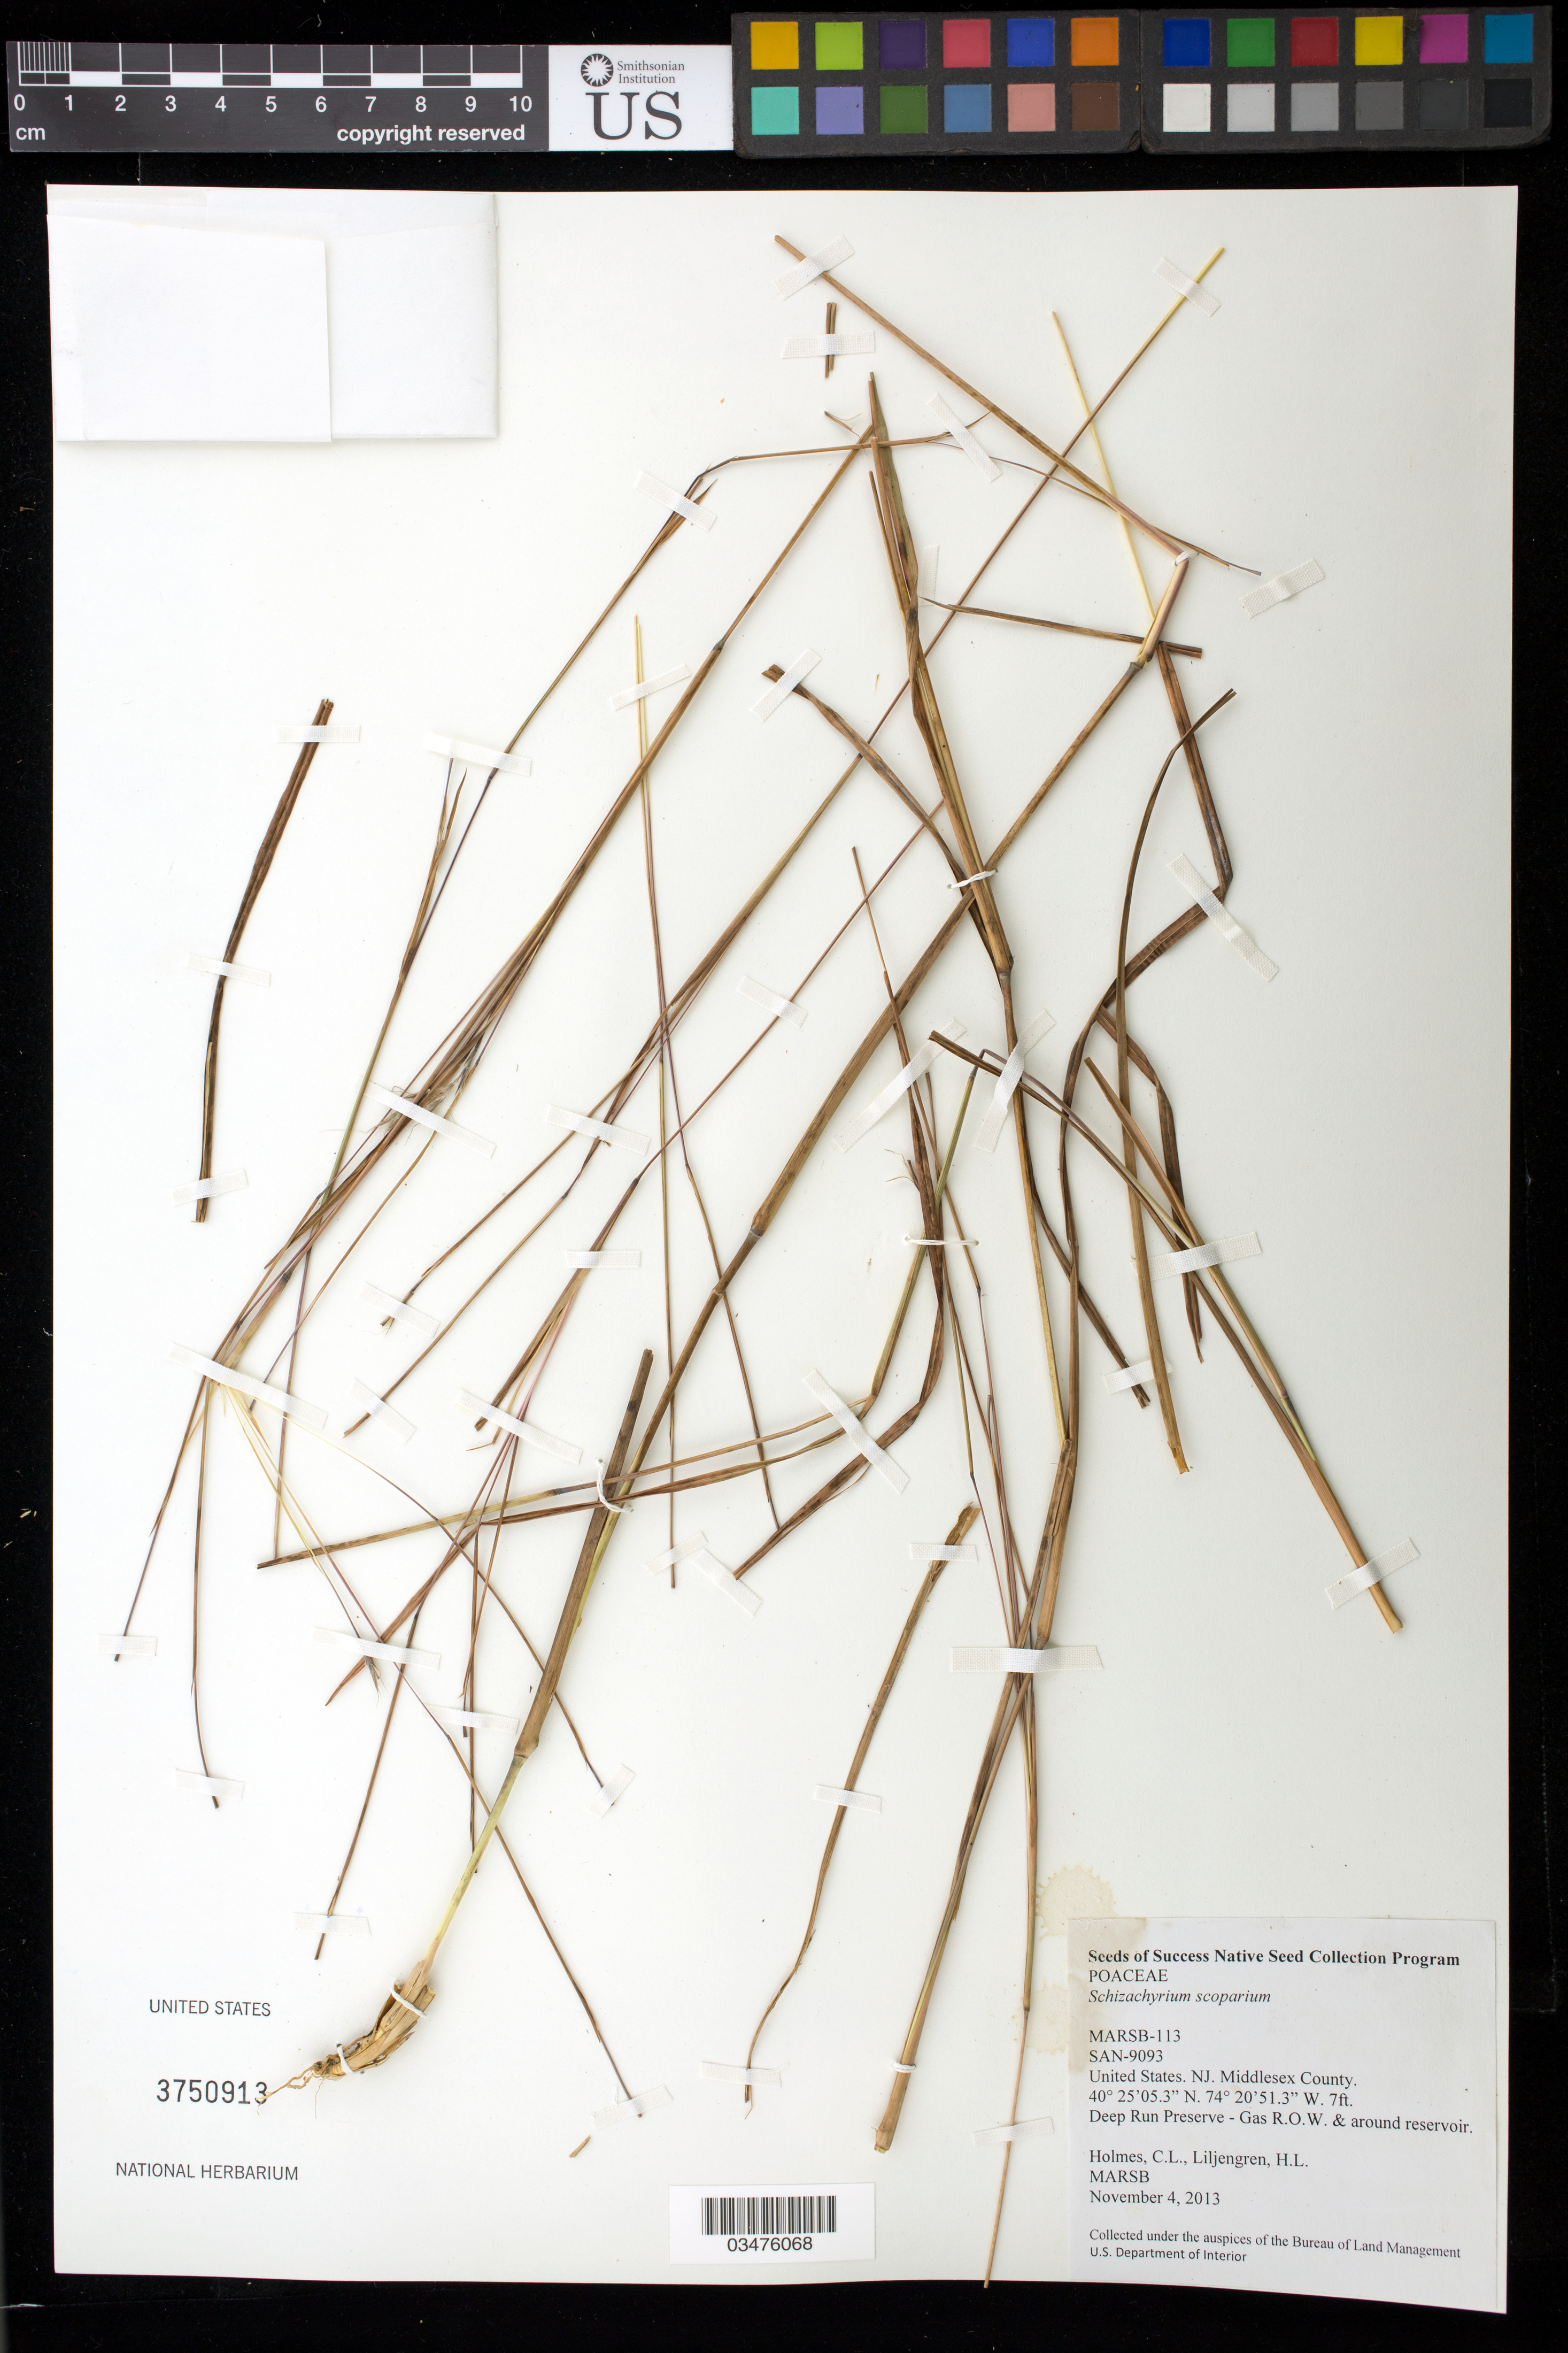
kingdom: Plantae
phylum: Tracheophyta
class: Liliopsida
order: Poales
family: Poaceae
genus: Schizachyrium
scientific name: Schizachyrium scoparium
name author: (Michx.) Nash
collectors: C. Holmes & H. Liljengren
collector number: MARSB-113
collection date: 2013-11-04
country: United States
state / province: New Jersey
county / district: Middlesex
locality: Deep Run Preserve-around reservoir and Gas R. O. W.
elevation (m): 2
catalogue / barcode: US 3750913